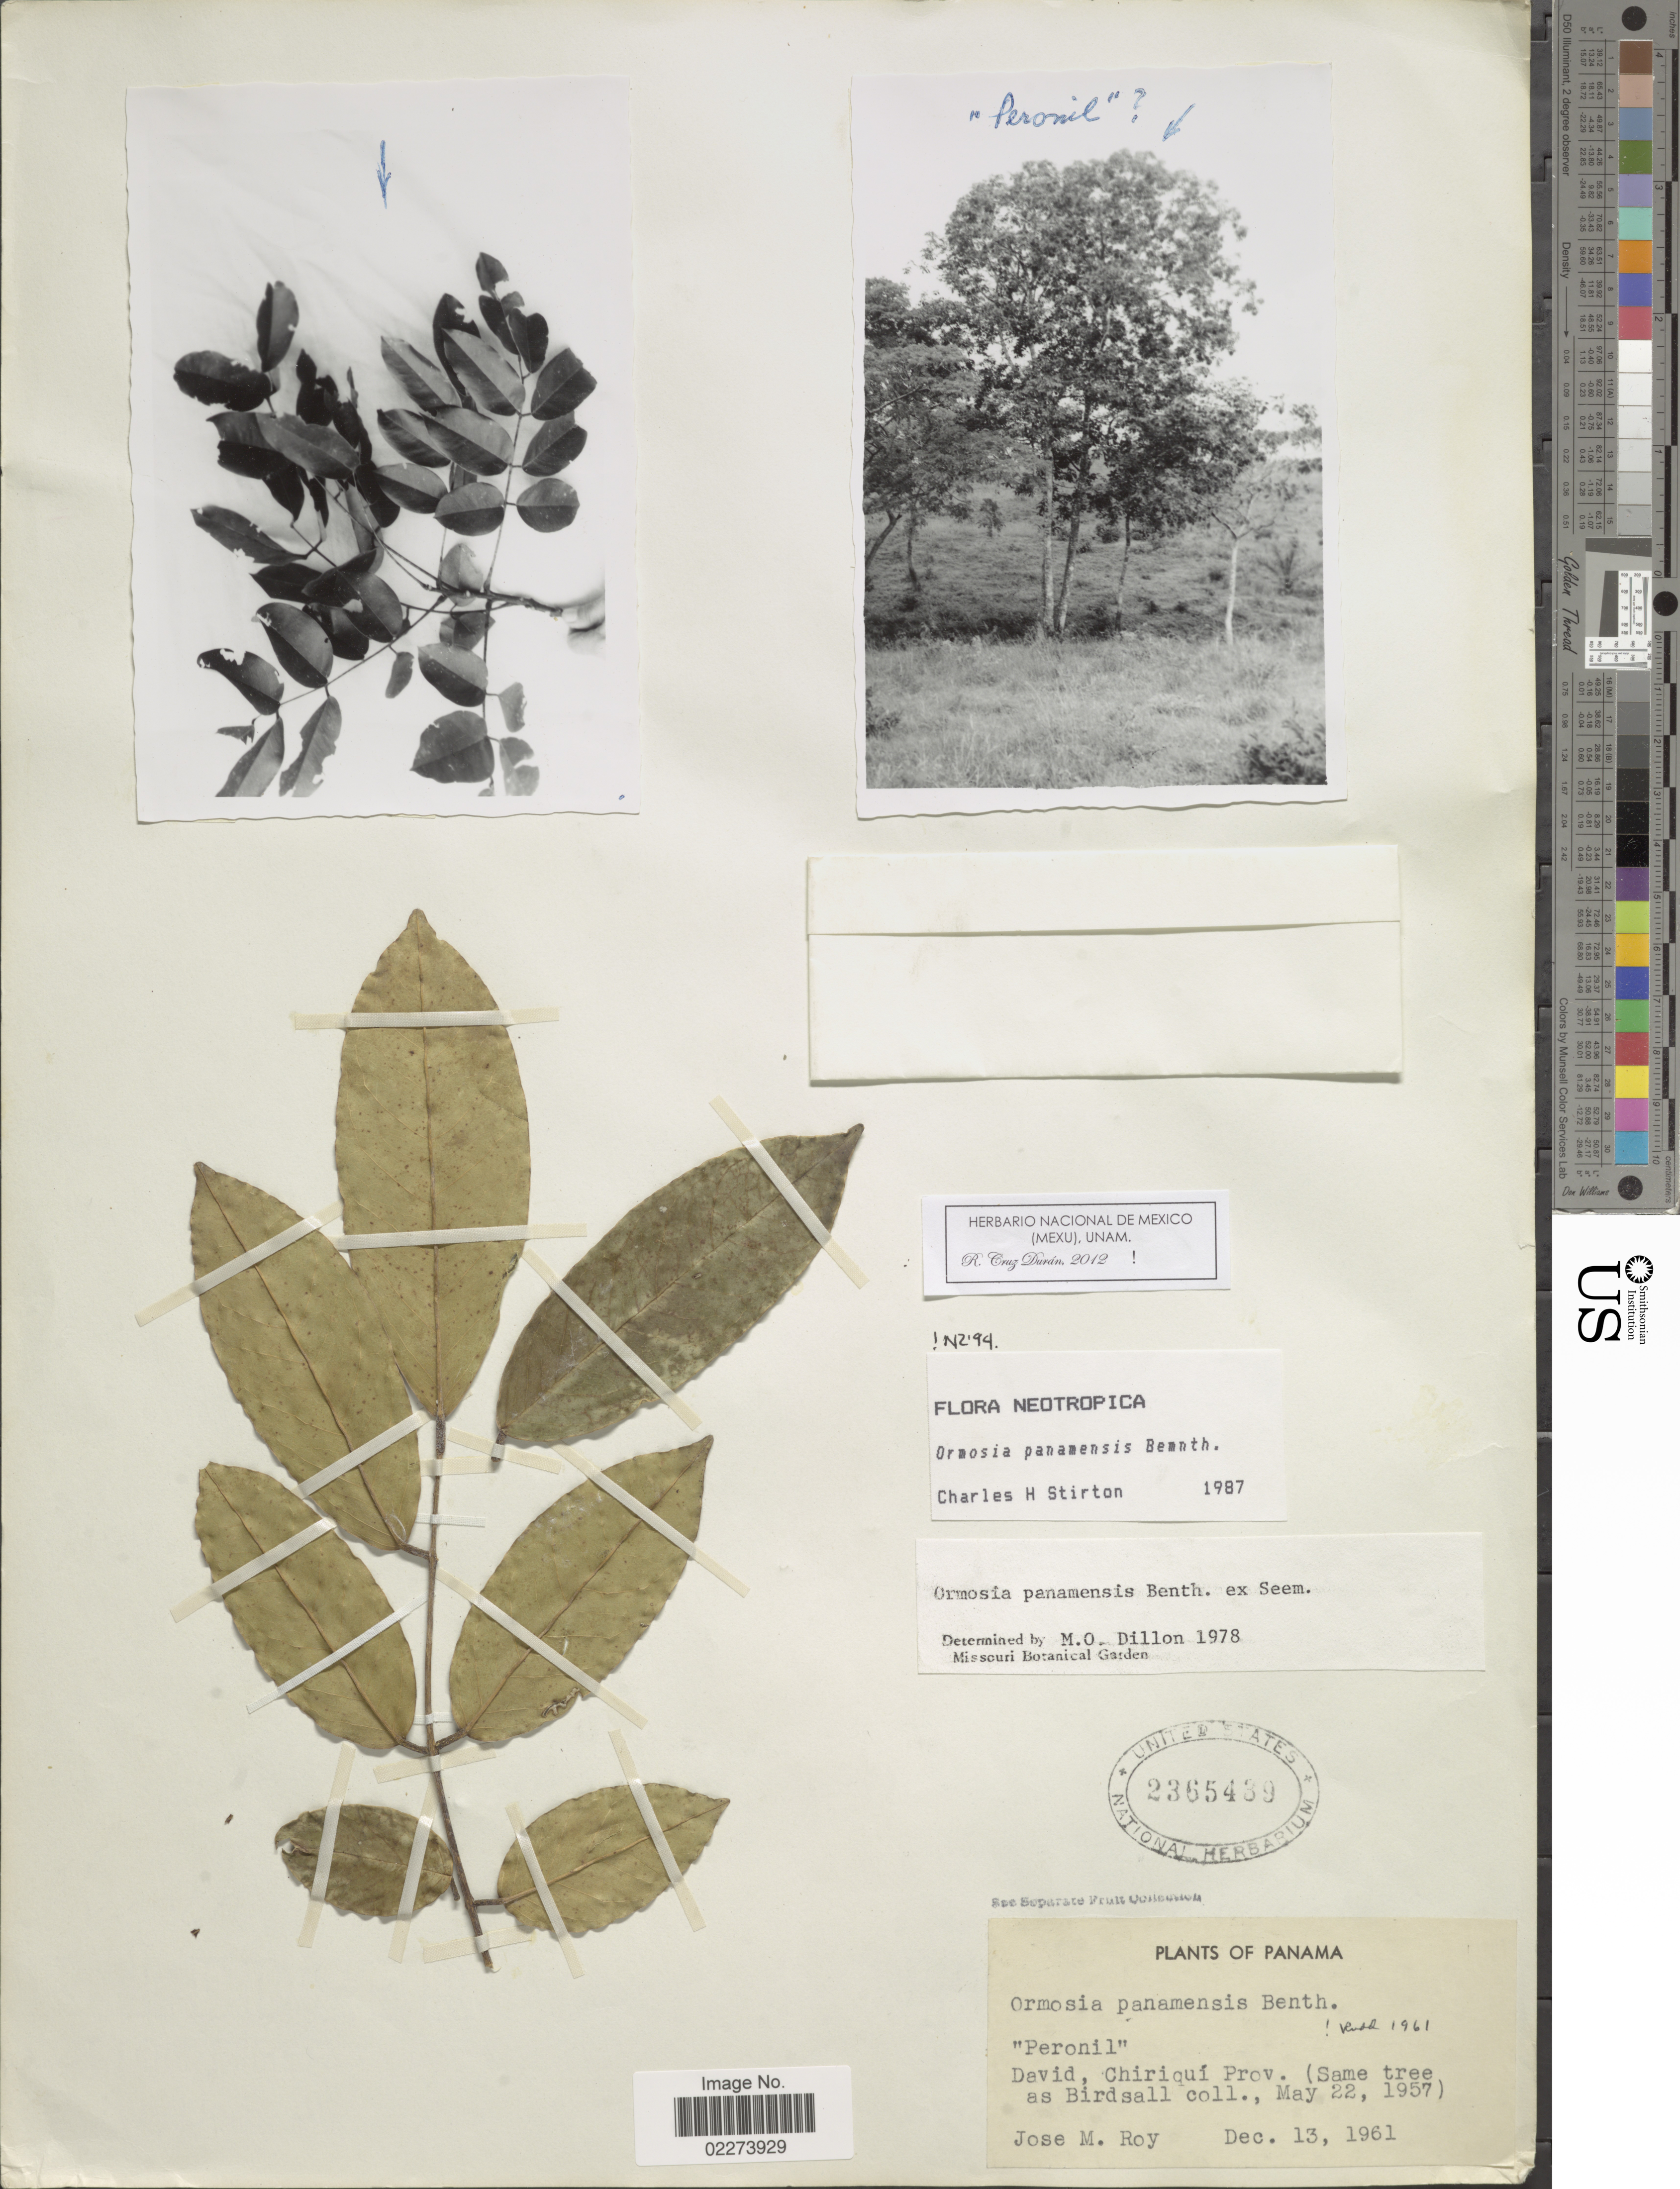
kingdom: Plantae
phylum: Tracheophyta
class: Magnoliopsida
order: Fabales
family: Fabaceae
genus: Ormosia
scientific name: Ormosia panamensis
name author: Benth.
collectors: J. Roy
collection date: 1961-12-13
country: Panama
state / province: Chiriqui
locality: Peronil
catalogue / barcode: US 2365439